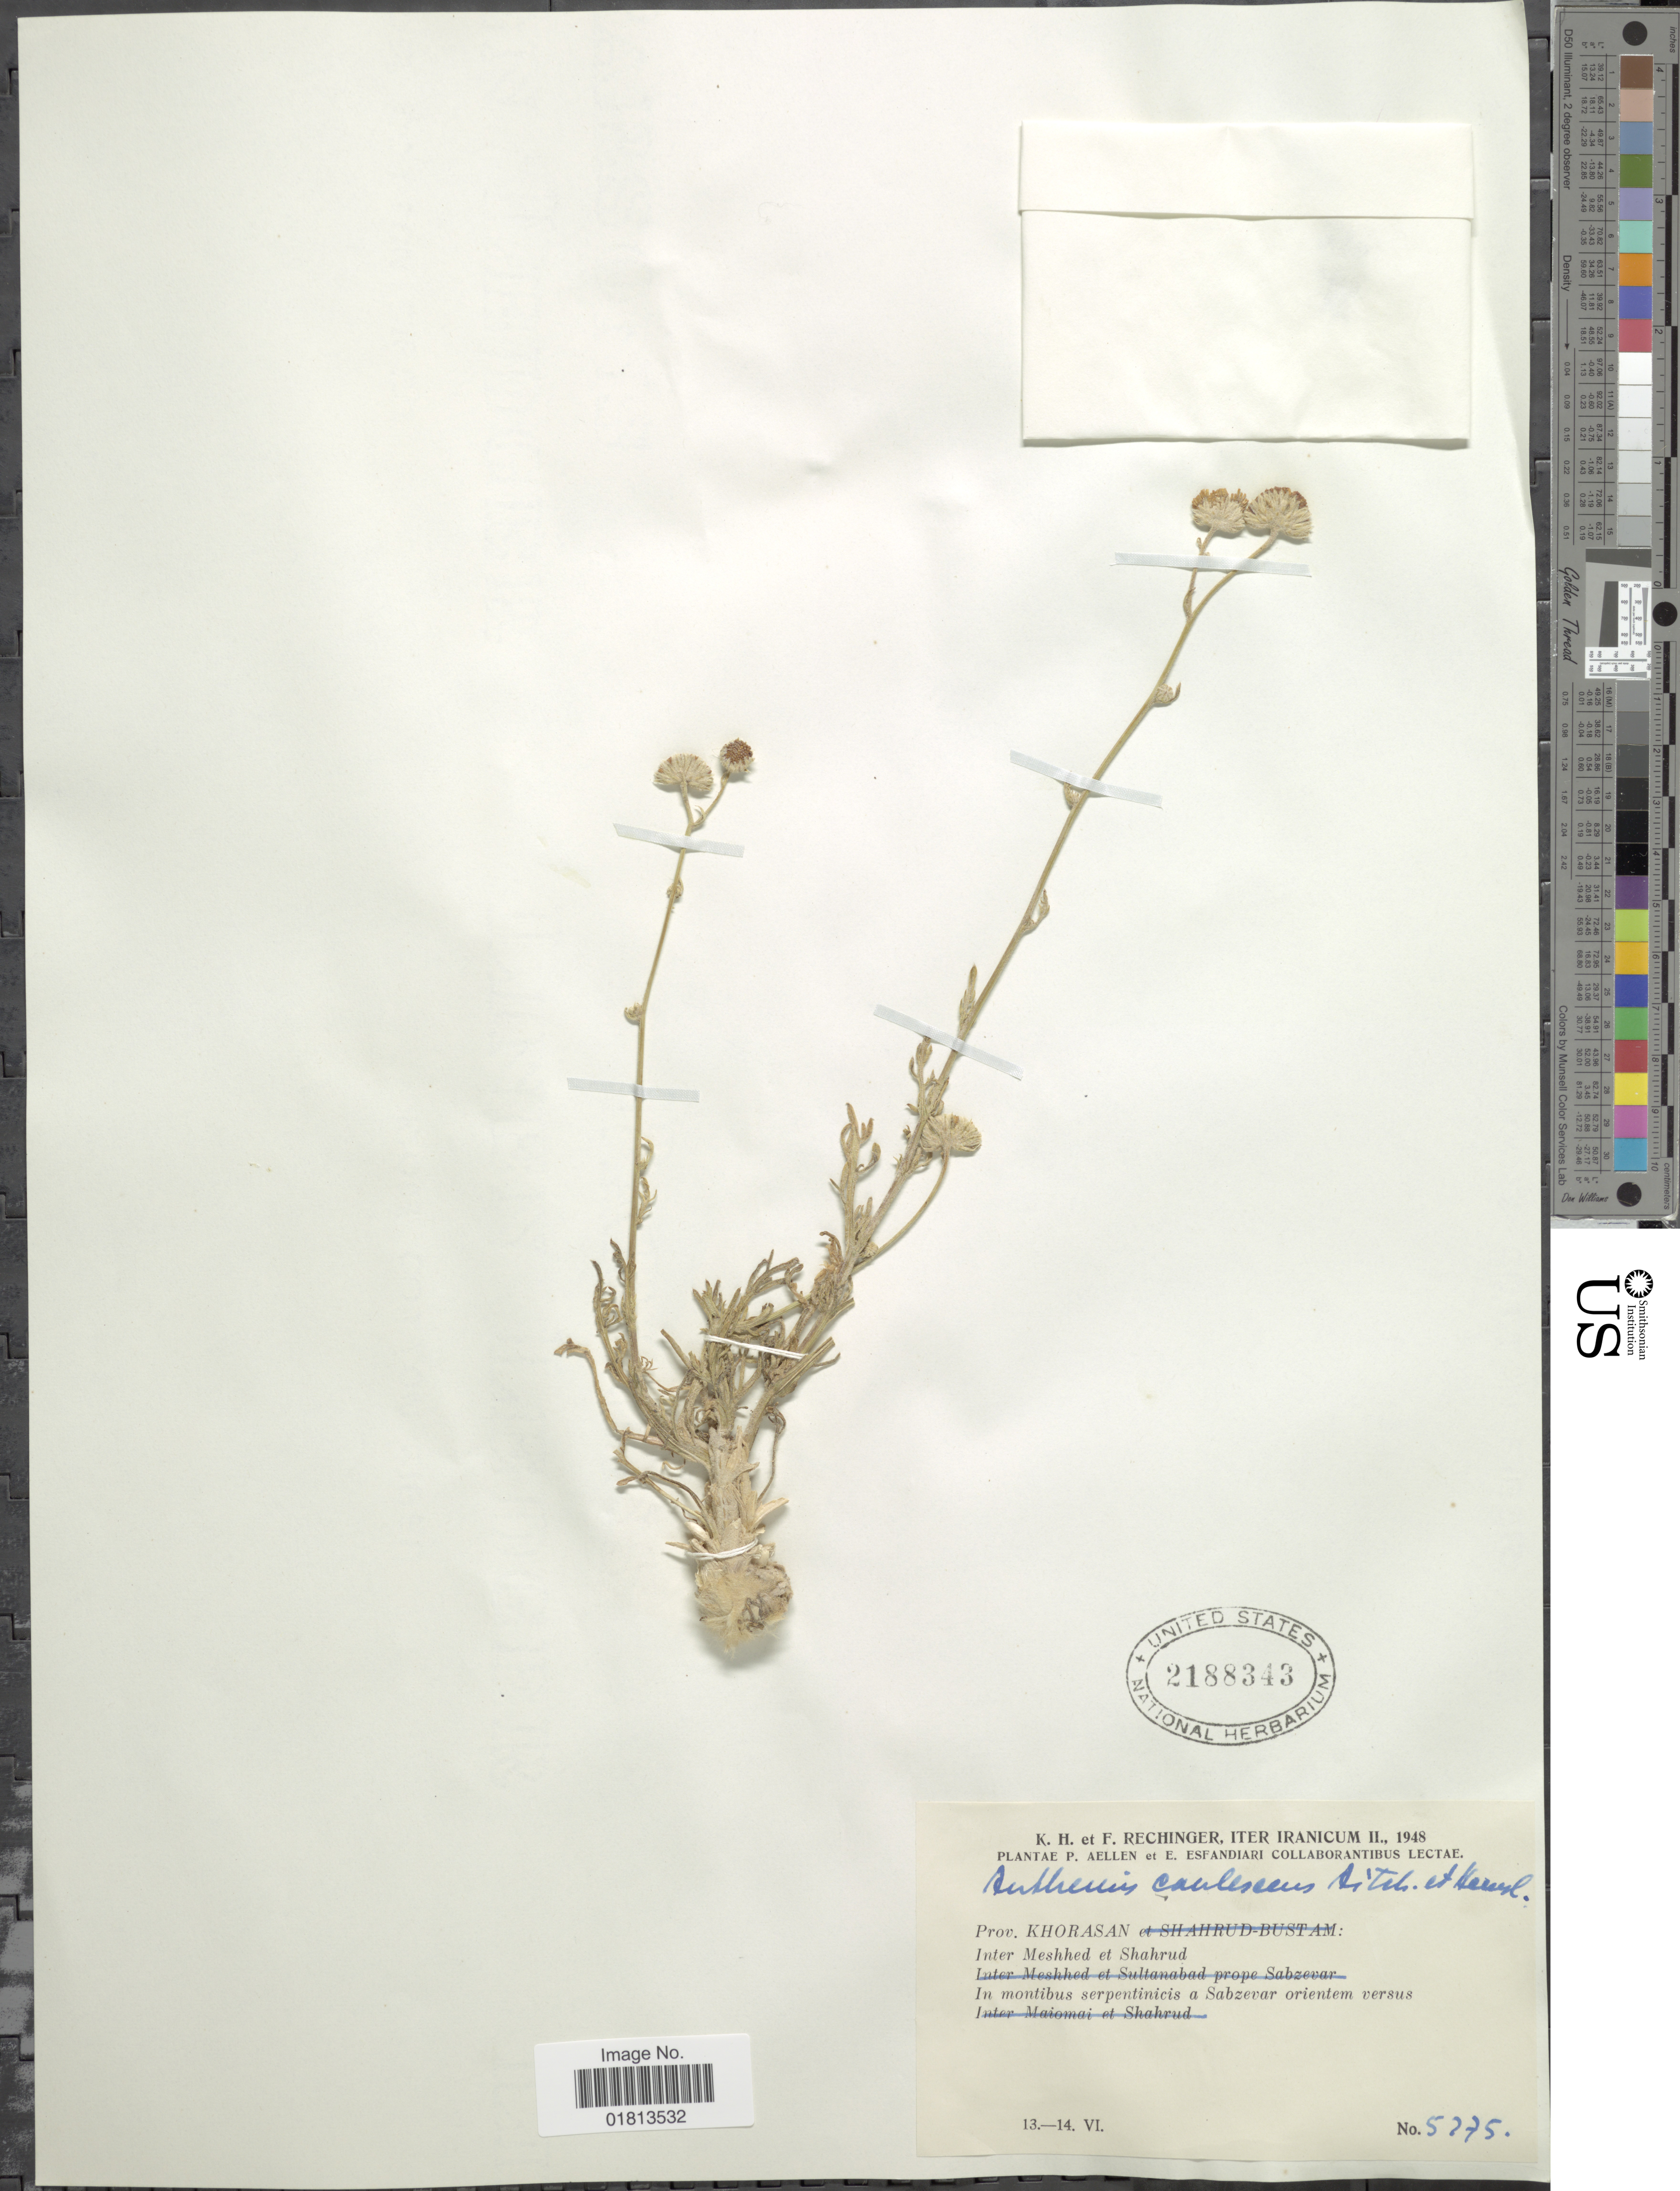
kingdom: Plantae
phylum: Tracheophyta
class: Magnoliopsida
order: Asterales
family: Asteraceae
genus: Sclerorhachis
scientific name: Sclerorhachis caulescens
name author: (Aitch. & Hemsl.) Rech. f.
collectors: K. H. Rechinger & F. Rechinger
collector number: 5275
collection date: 1948-06-13/1948-06-14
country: Iran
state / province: Khorasan [obsolete]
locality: Prov. Khorasan: Inter Meshed et Shahrud, In montibus serpentinicus a Sabzevar orientem versus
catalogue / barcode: US 2188343